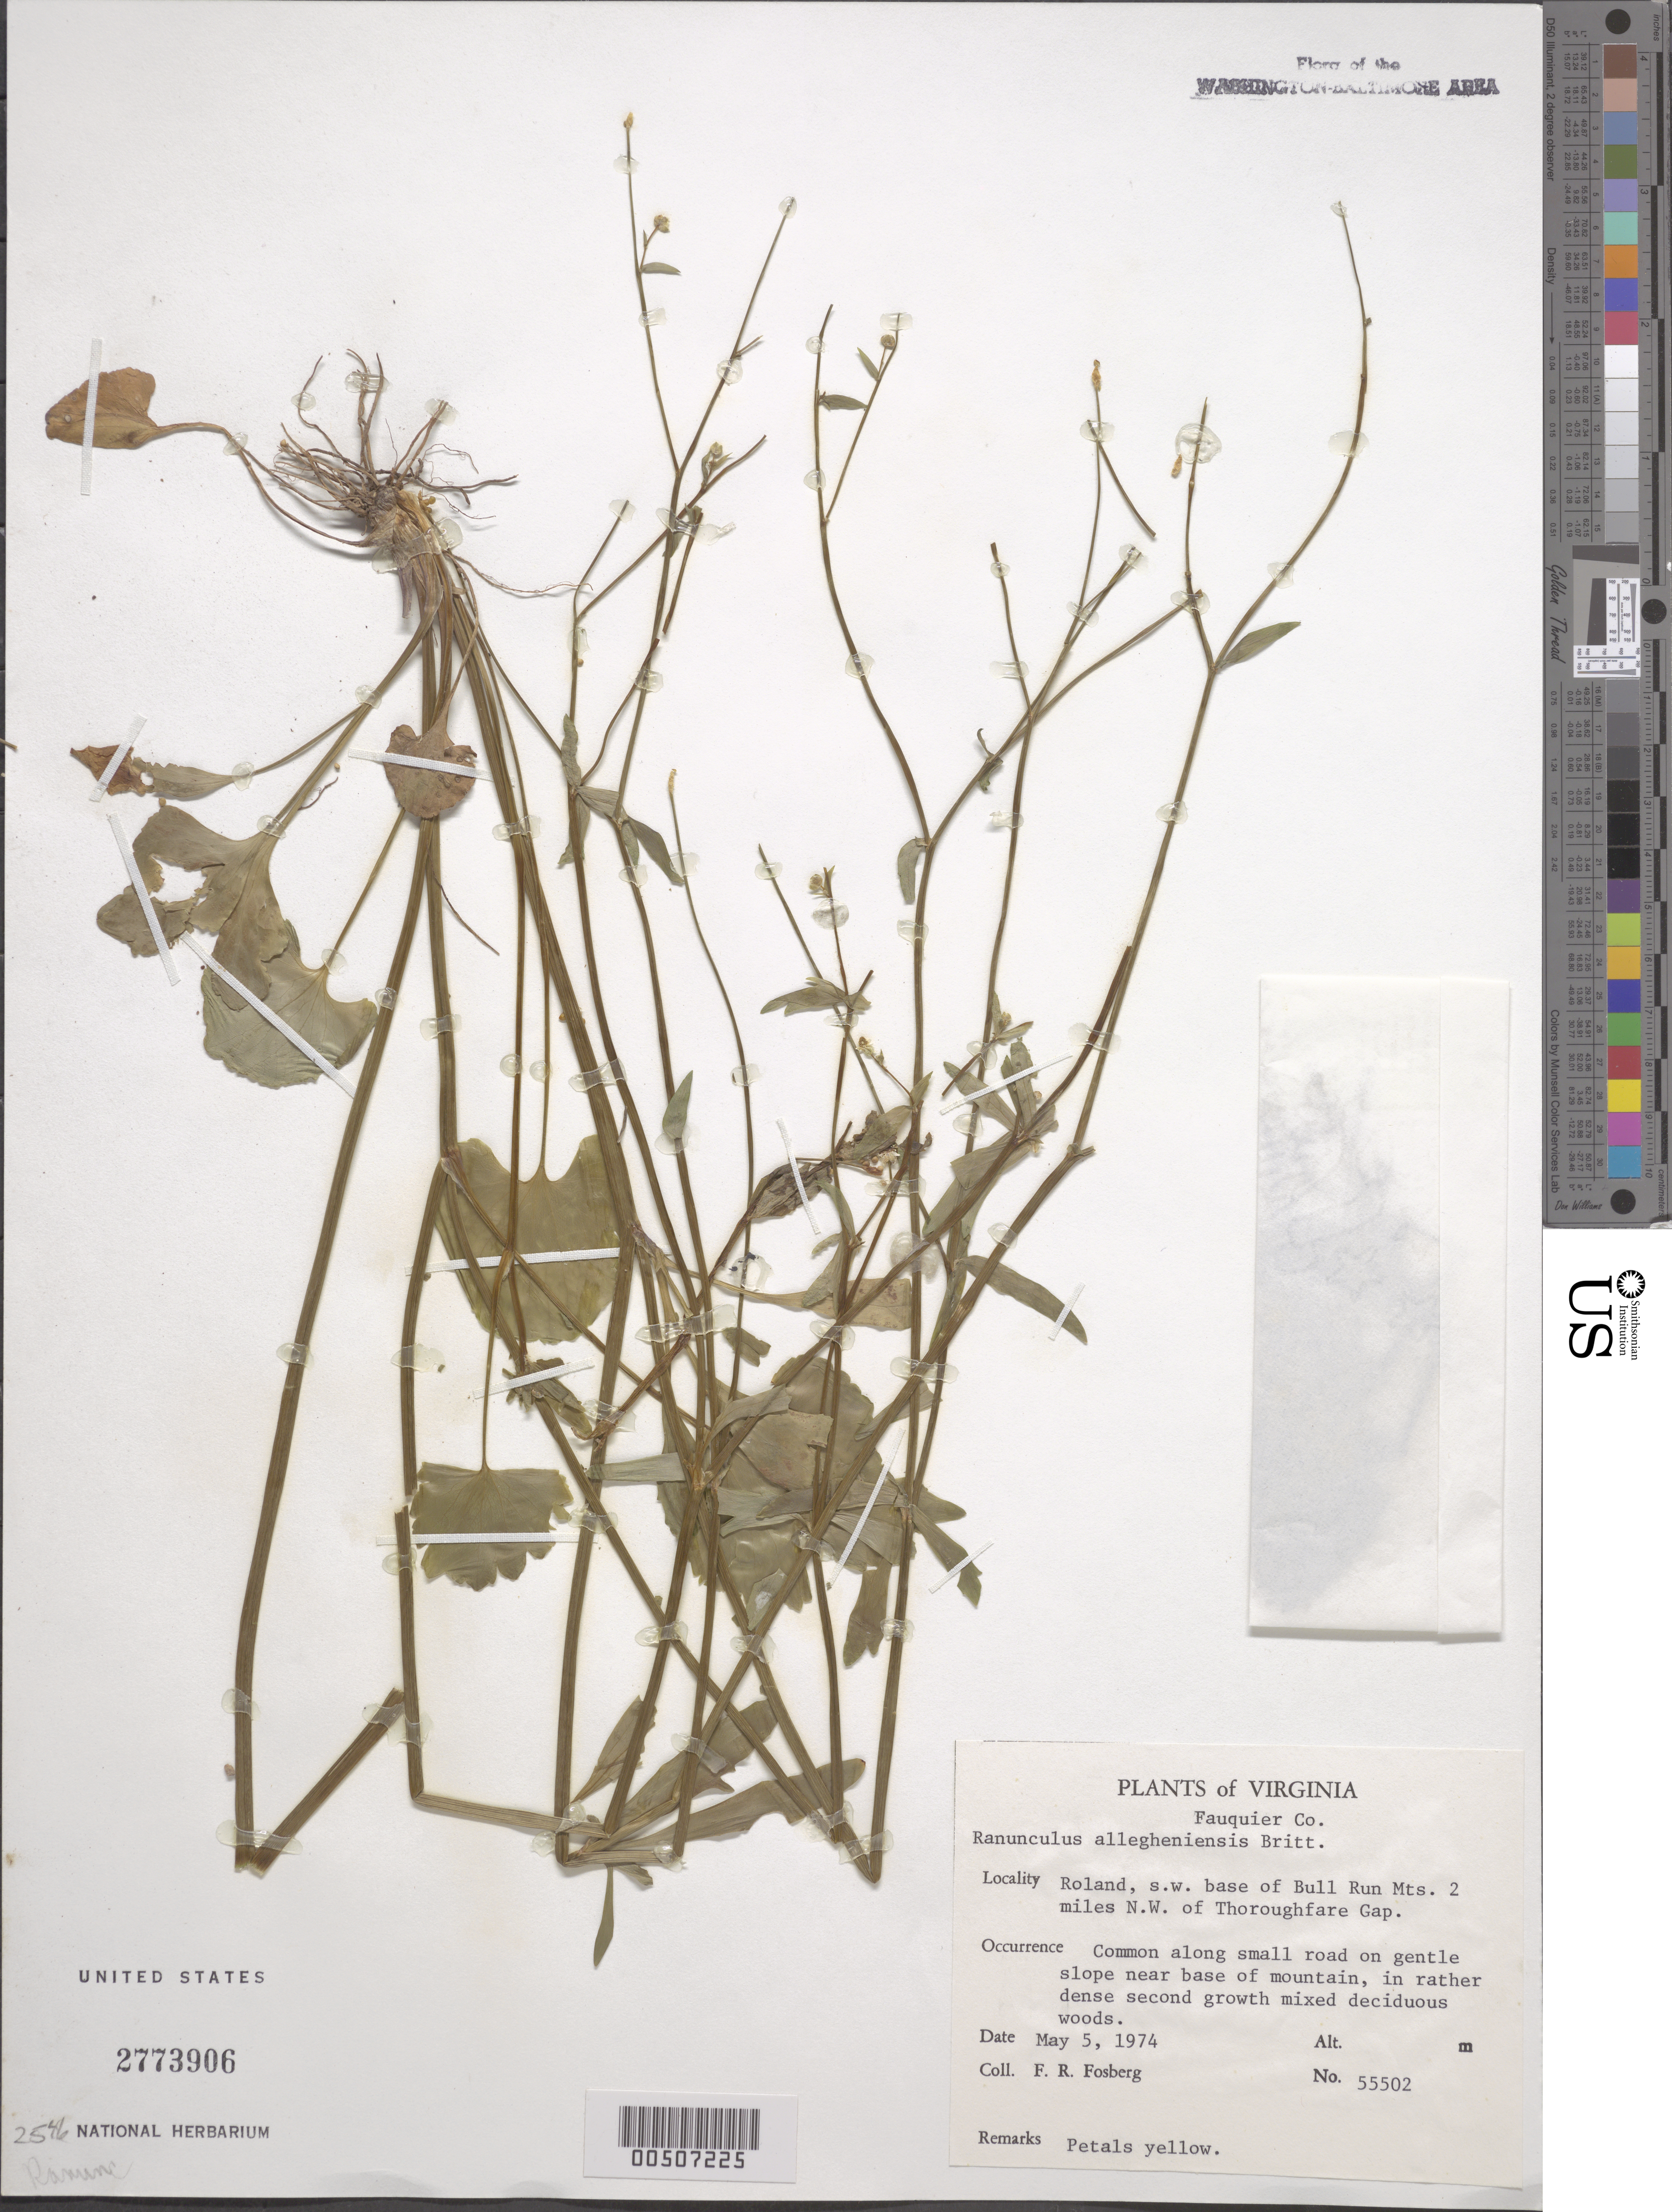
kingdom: Plantae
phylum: Tracheophyta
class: Magnoliopsida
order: Ranunculales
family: Ranunculaceae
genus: Ranunculus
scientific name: Ranunculus abortivus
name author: L.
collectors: F. R. Fosberg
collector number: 55502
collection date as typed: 05 May 1974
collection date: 1974-05-05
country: United States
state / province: Virginia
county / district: Fauquier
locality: Roland, SW of Bull Run Mts. NW of Throughfare Gap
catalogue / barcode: US 2773906